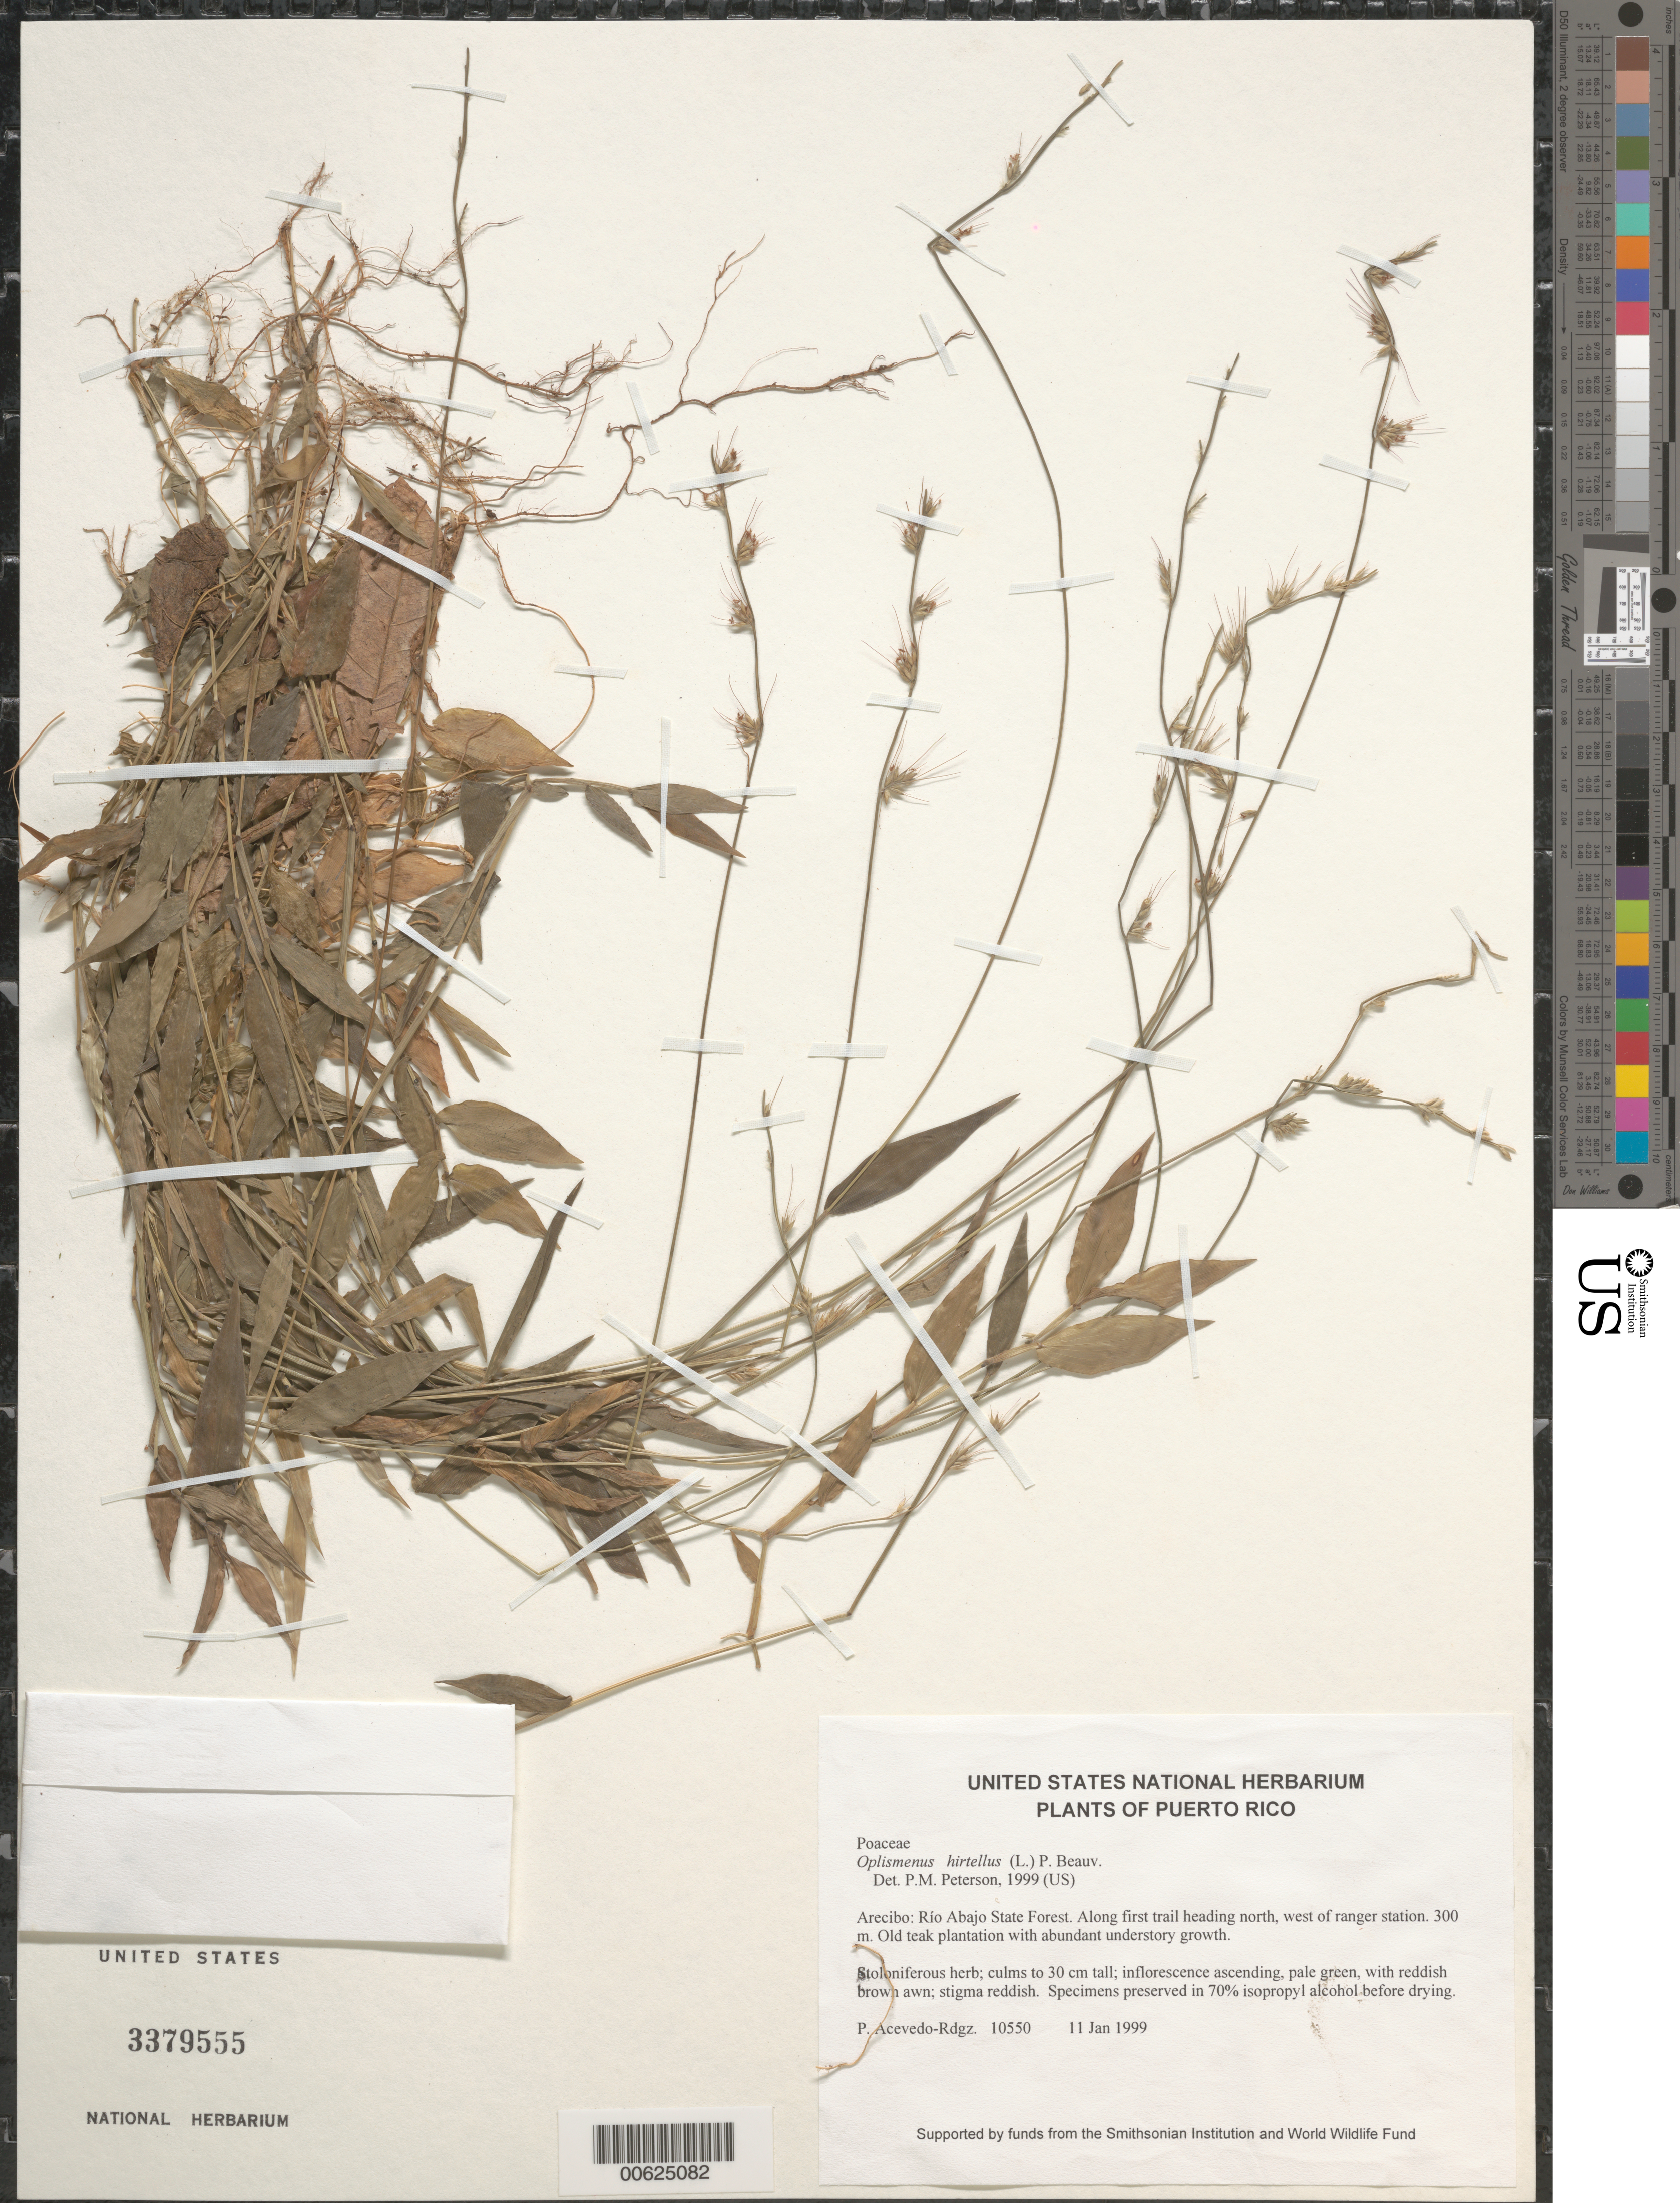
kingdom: Plantae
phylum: Tracheophyta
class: Liliopsida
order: Poales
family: Poaceae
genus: Oplismenus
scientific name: Oplismenus hirtellus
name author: (L.) P. Beauv.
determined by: Peterson, Paul M., (BOT), Smithsonian Institution - National Museum of Natural History (UNITED STATES)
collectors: P. Acevedo-Rodr.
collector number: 10550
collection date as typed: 11 Jan 1999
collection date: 1999-01-11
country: Puerto Rico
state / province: Arecibo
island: Puerto Rico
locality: Arecibo; Río Abajo State Forest. Along first trail heading north, west of ranger station.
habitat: Old teak plantation with abundant understory growth.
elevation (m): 300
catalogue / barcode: US 3379555